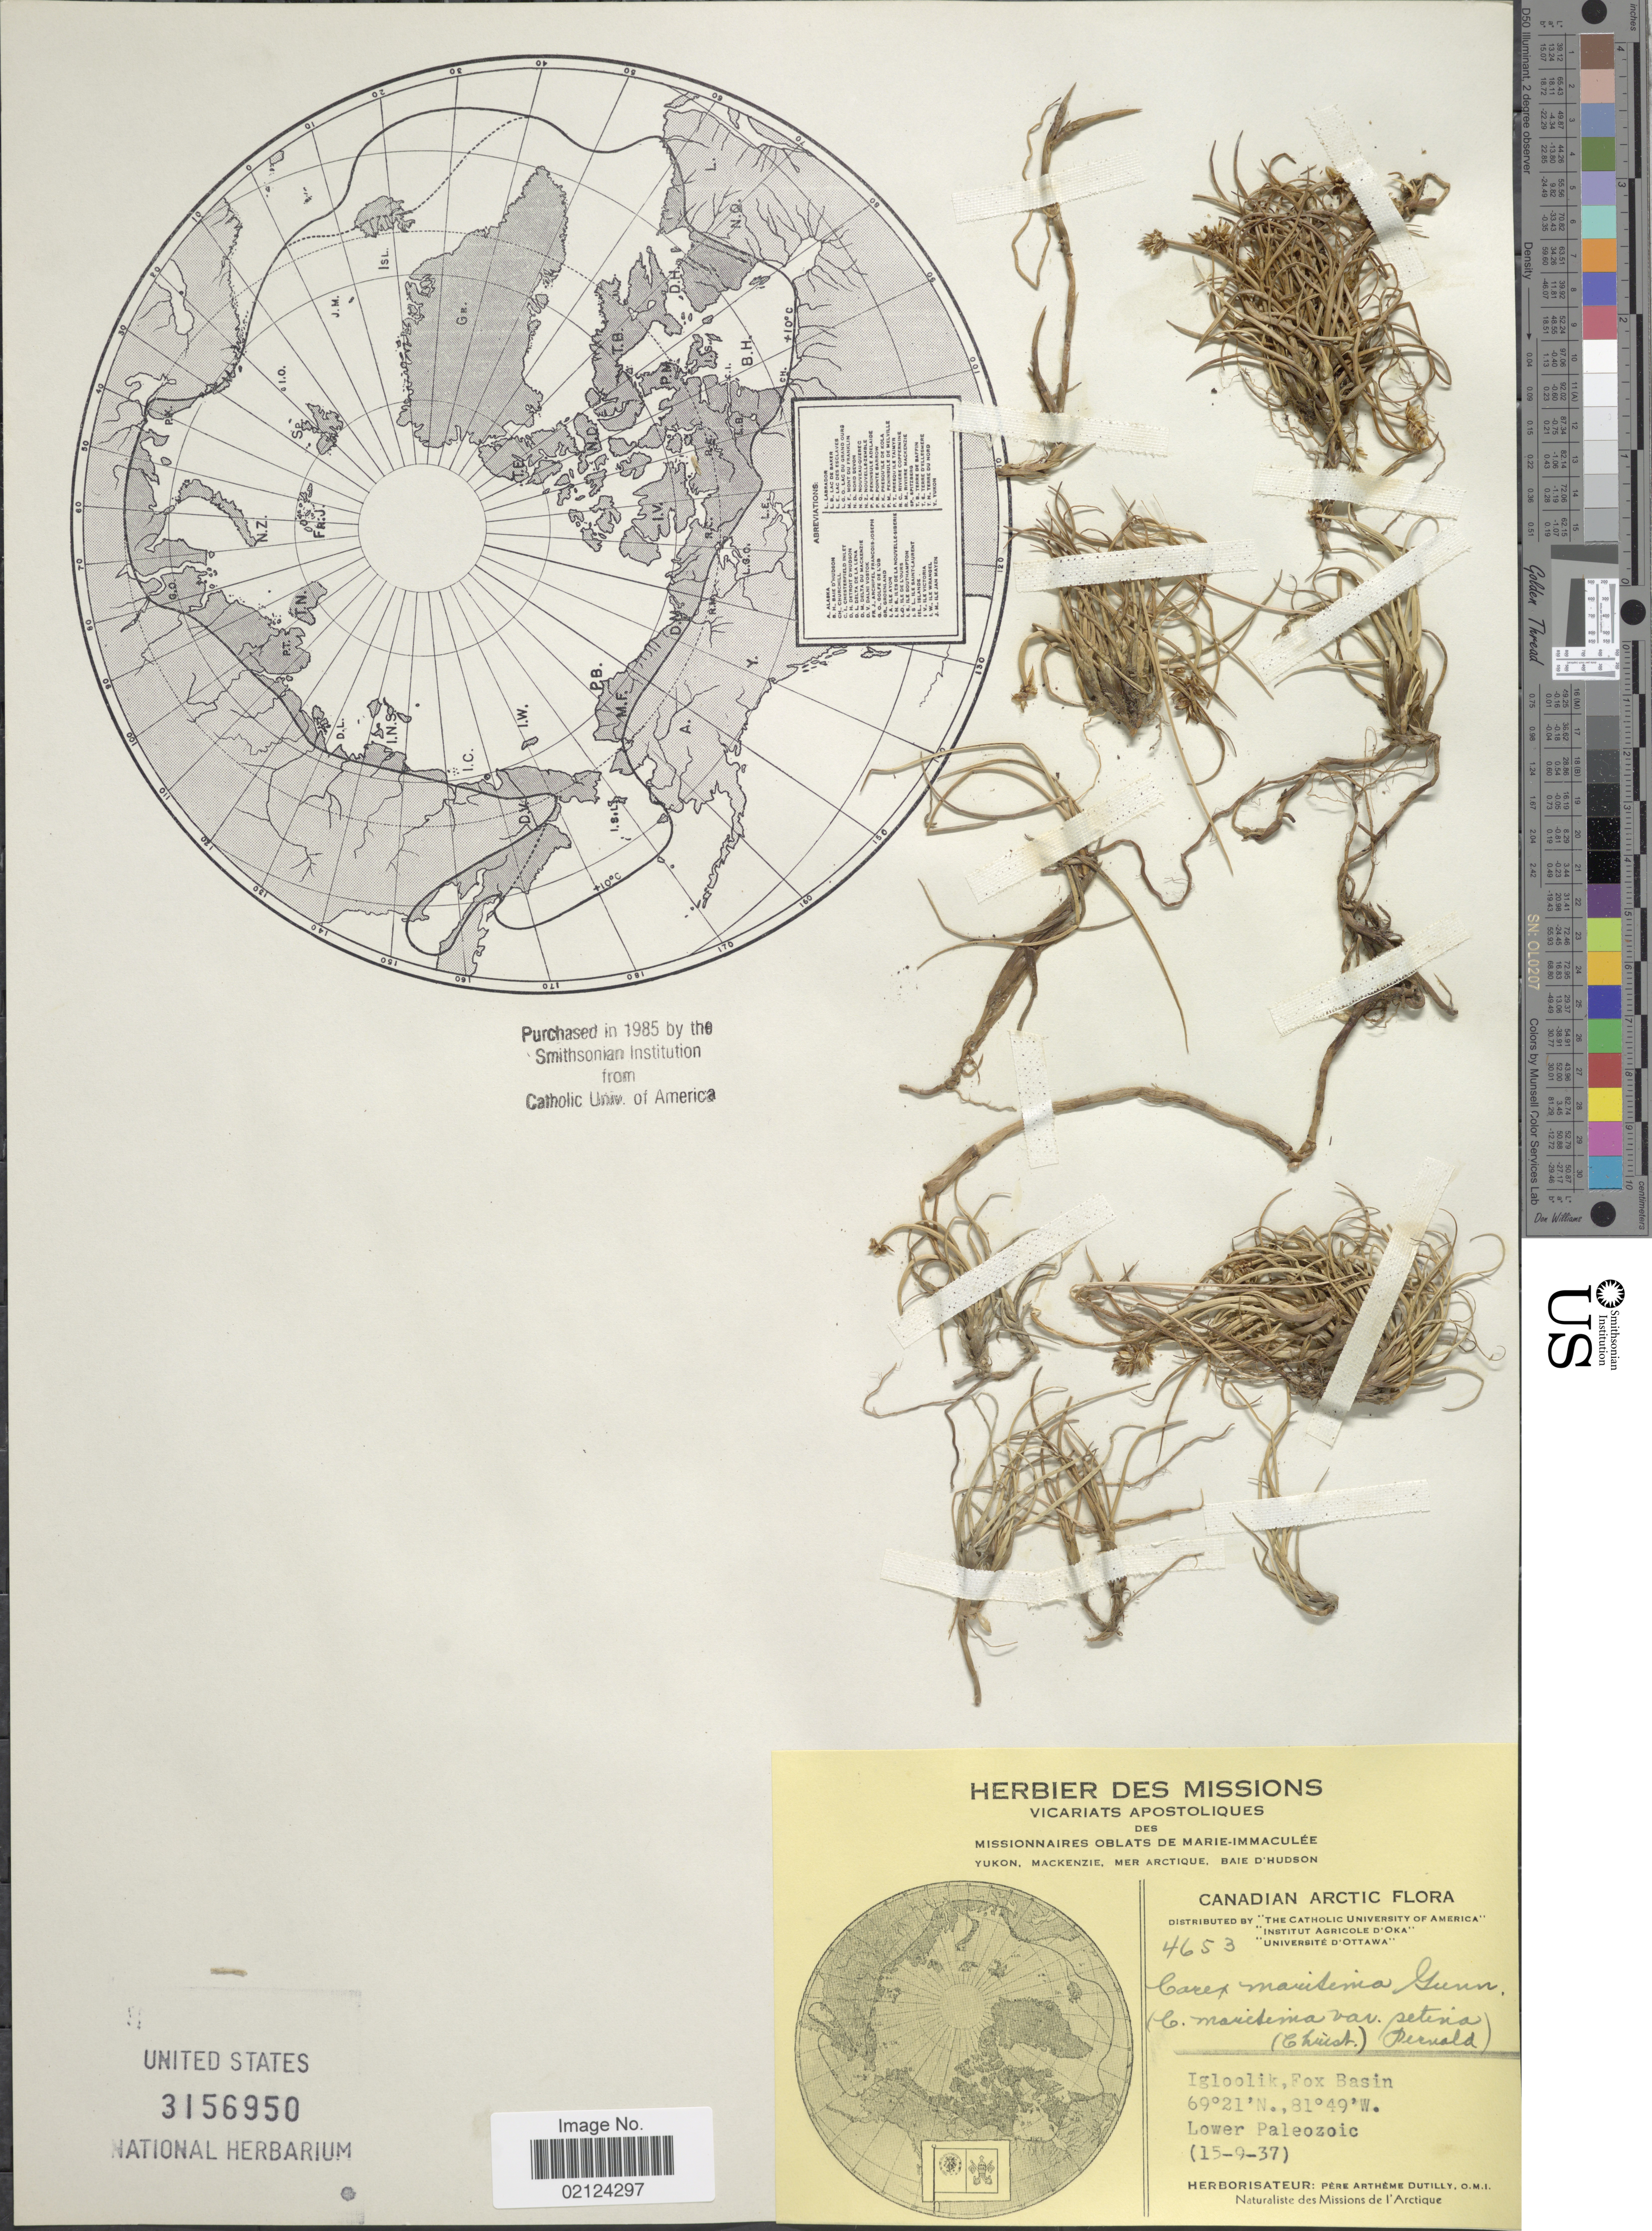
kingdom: Plantae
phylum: Tracheophyta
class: Liliopsida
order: Poales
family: Cyperaceae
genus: Carex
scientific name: Carex maritima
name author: Gunnerus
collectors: A. Dutilly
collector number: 4653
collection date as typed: Transcribed d/m/y: 15/9/37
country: Canada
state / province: Nunavut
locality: Canadian Arctic. Igloolik, Fox Basin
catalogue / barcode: US 3156950